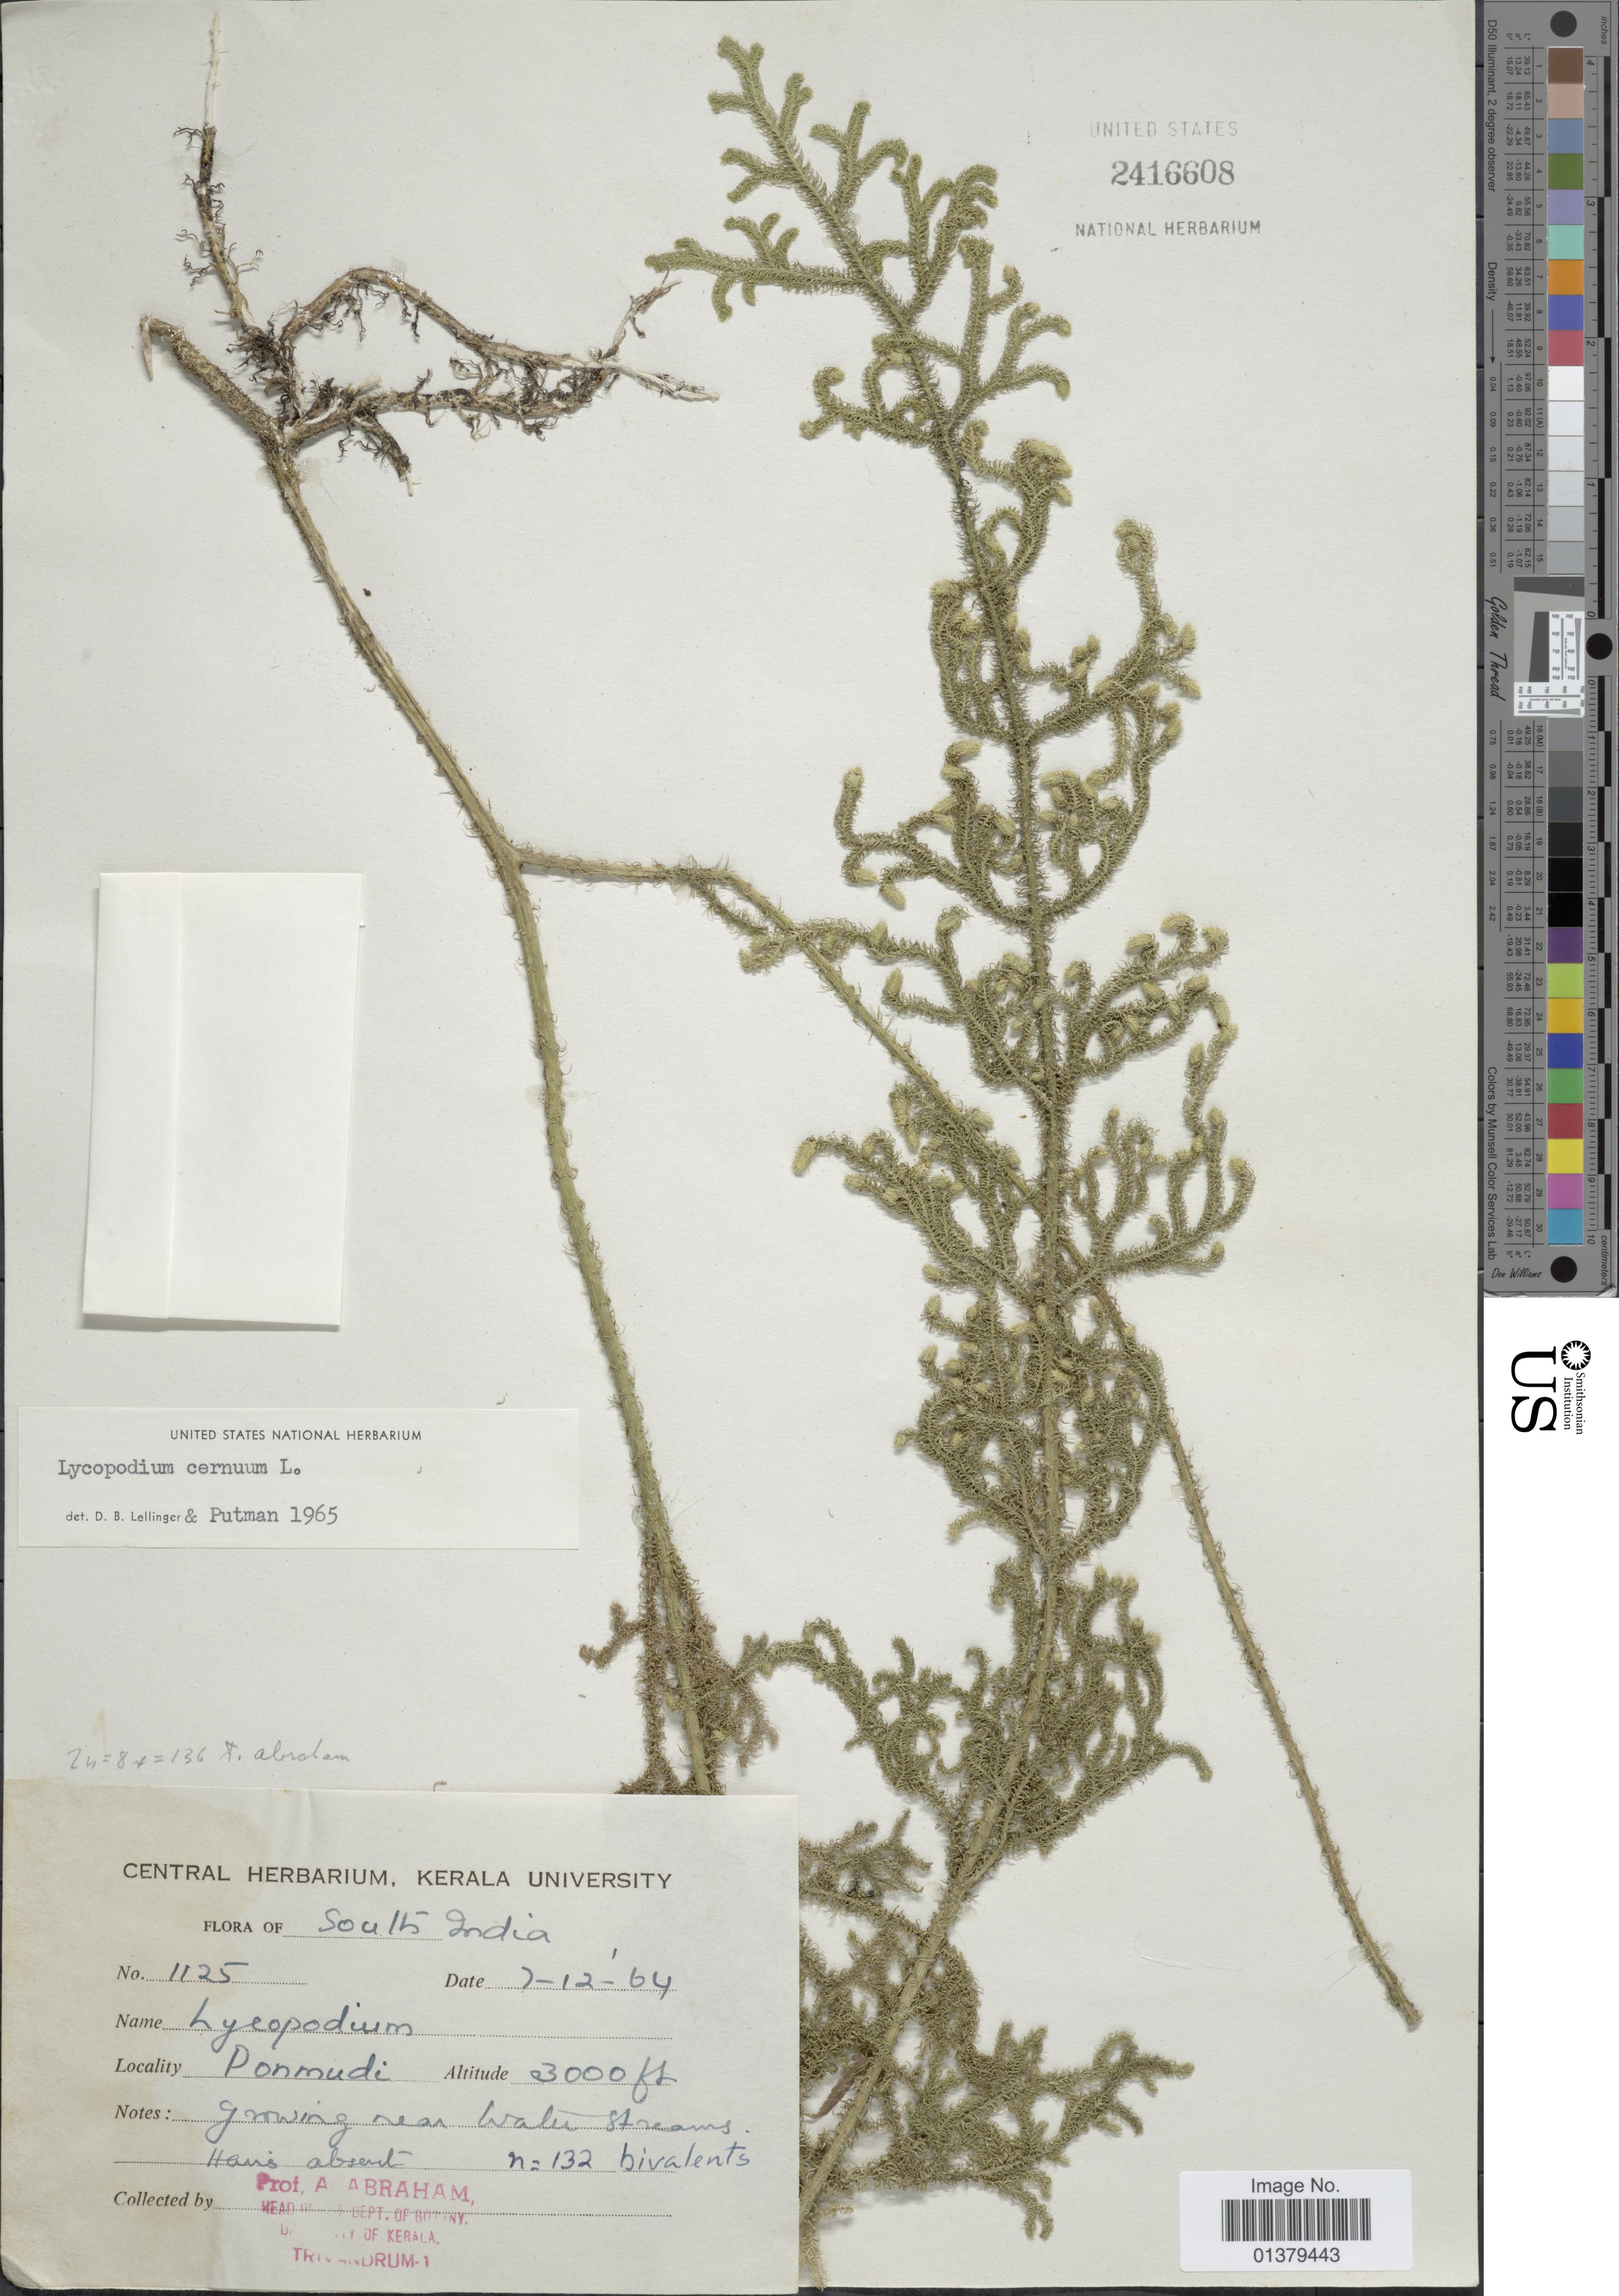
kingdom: Plantae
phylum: Tracheophyta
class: Lycopodiopsida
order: Lycopodiales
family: Lycopodiaceae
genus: Palhinhaea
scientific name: Palhinhaea cernua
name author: (L.) Vasc. & Franco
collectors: A. Abraham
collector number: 1125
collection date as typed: Transcribed d/m/y: 7/12/64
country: India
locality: South India, Ponmudi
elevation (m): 914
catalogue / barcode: US 2416608